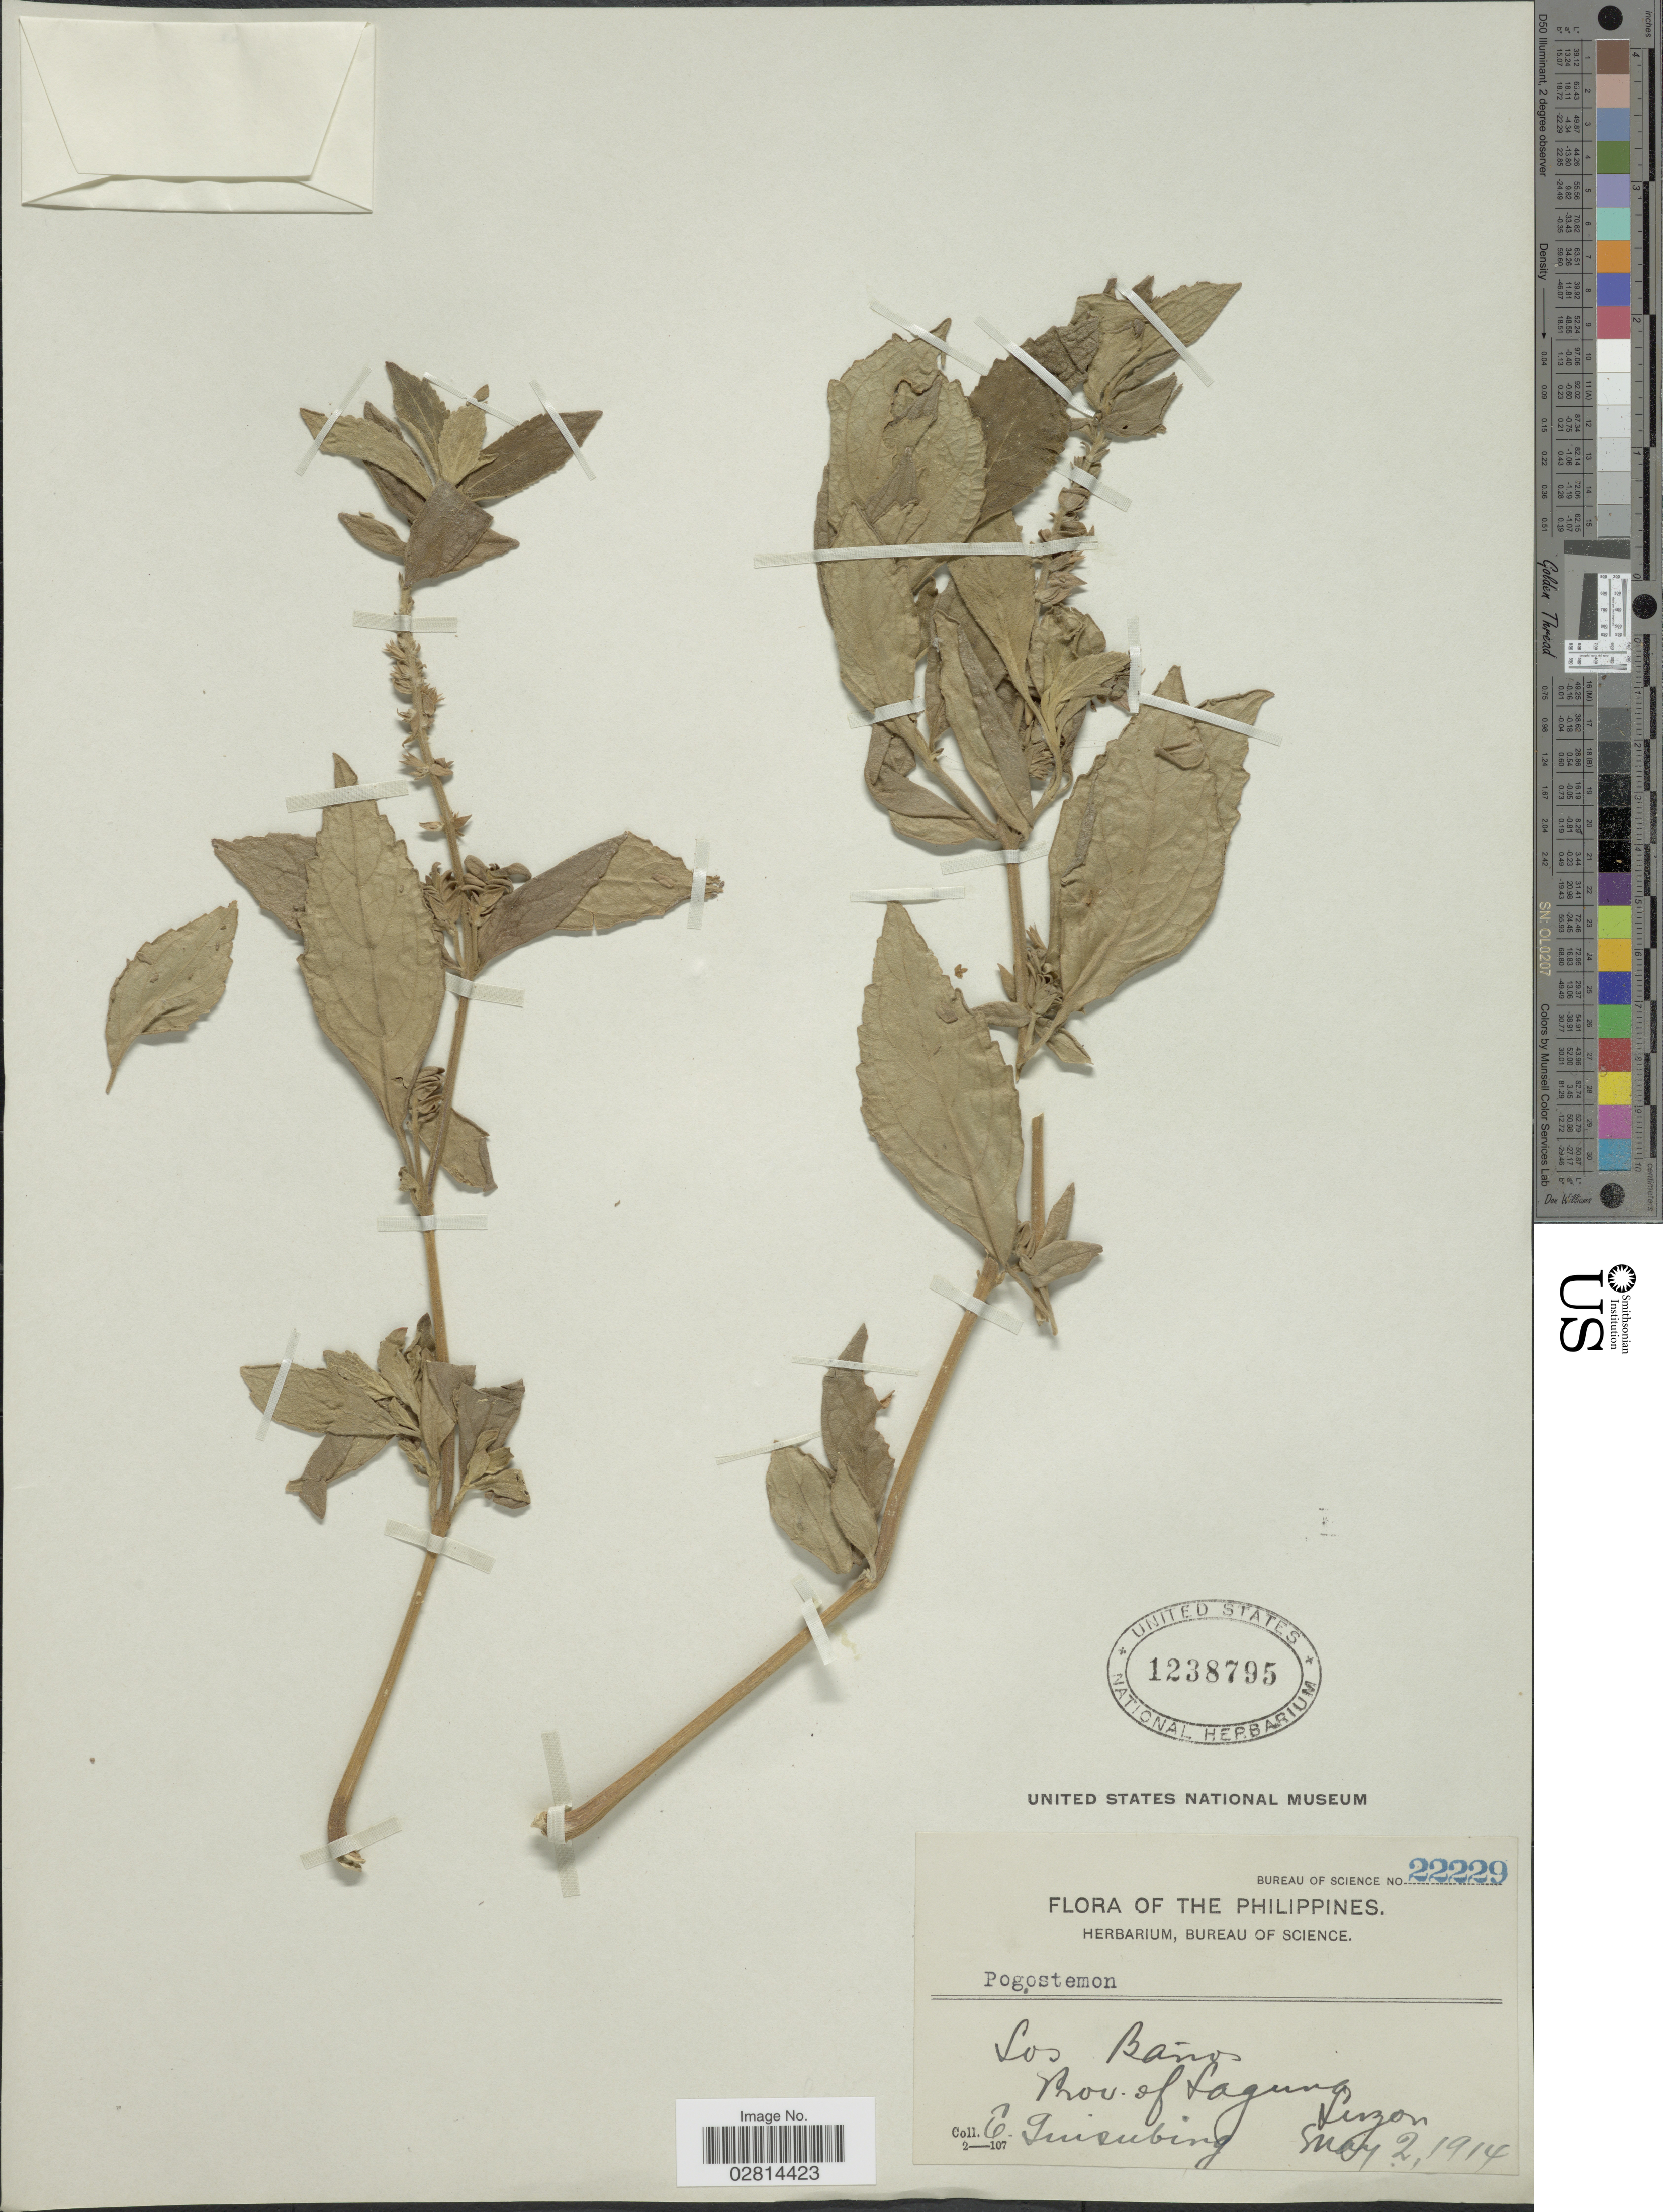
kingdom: Plantae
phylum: Tracheophyta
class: Magnoliopsida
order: Lamiales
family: Lamiaceae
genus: Pogostemon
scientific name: Pogostemon sp.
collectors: E. Quisumbing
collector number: Bureau of Science 22229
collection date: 1914-05-02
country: Philippines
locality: Los Baños. Prov. of Laguna. Luzon.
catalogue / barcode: US 1238795